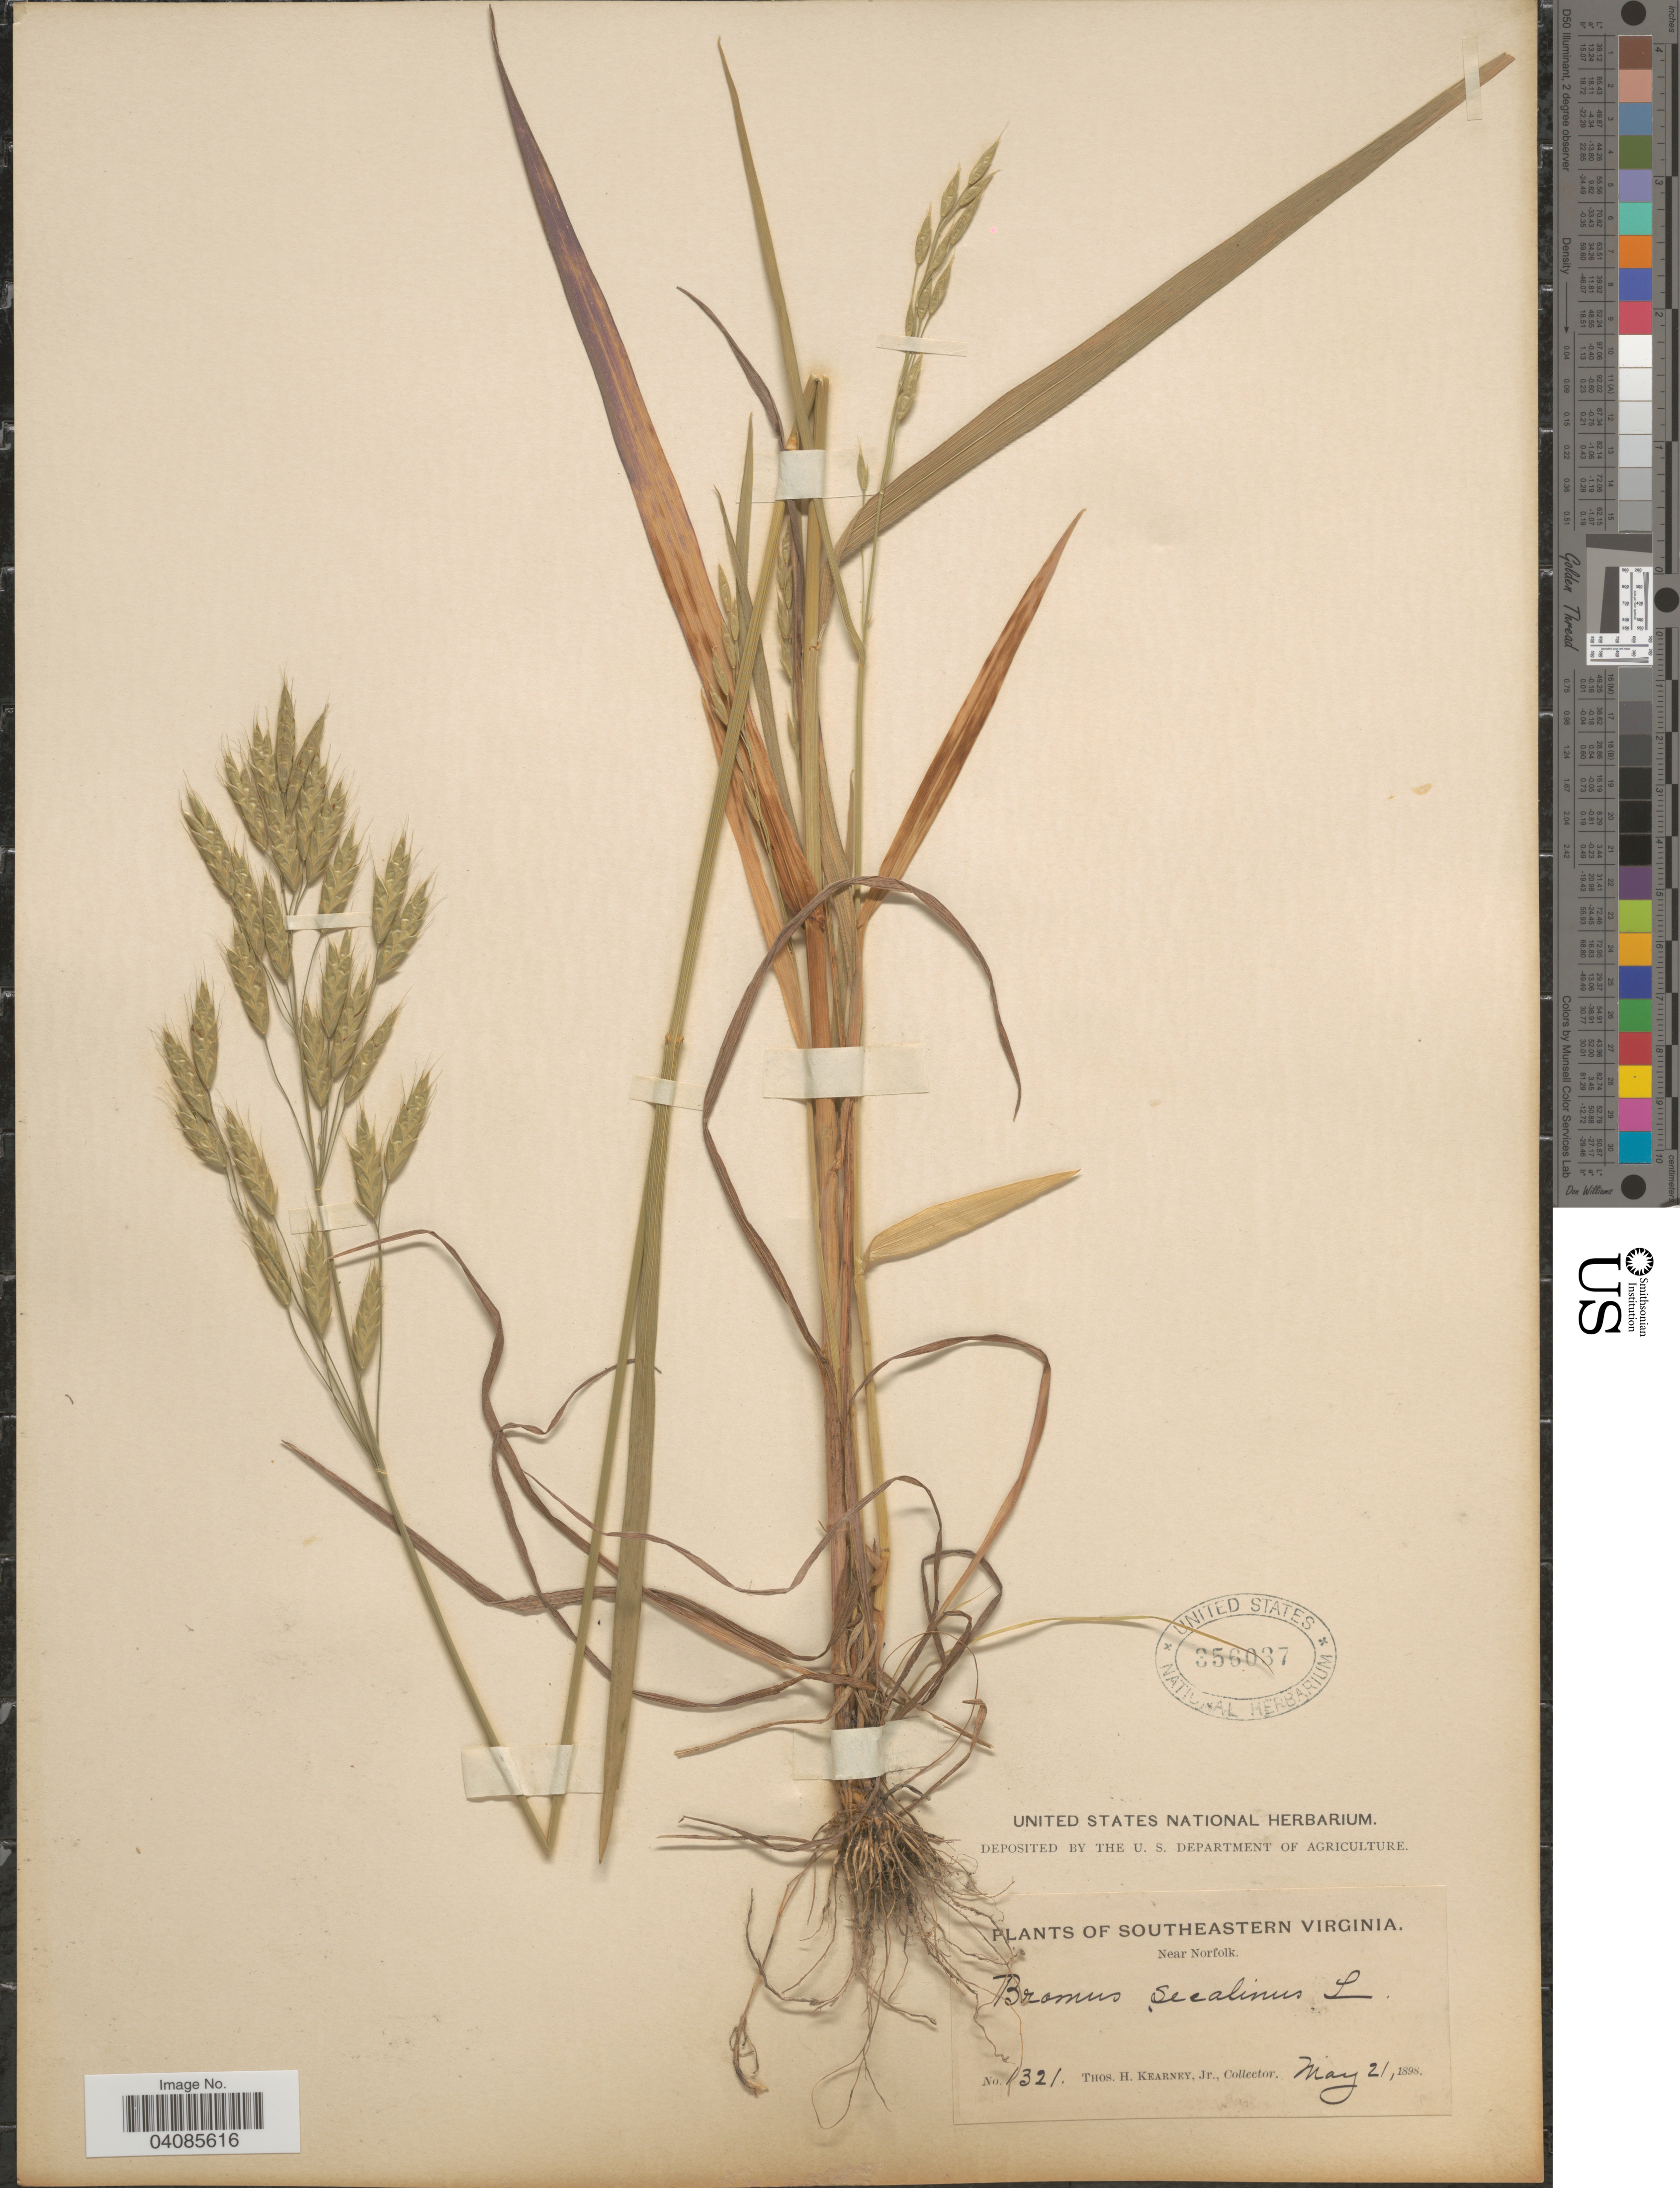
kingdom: Plantae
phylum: Tracheophyta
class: Liliopsida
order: Poales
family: Poaceae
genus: Bromus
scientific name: Bromus sitchensis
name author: Trin. in Bong.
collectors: T. H. Kearney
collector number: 1321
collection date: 1898-05-21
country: United States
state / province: Virginia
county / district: City of Norfolk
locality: Southeastern Virginia. Near Norfolk.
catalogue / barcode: US 356037